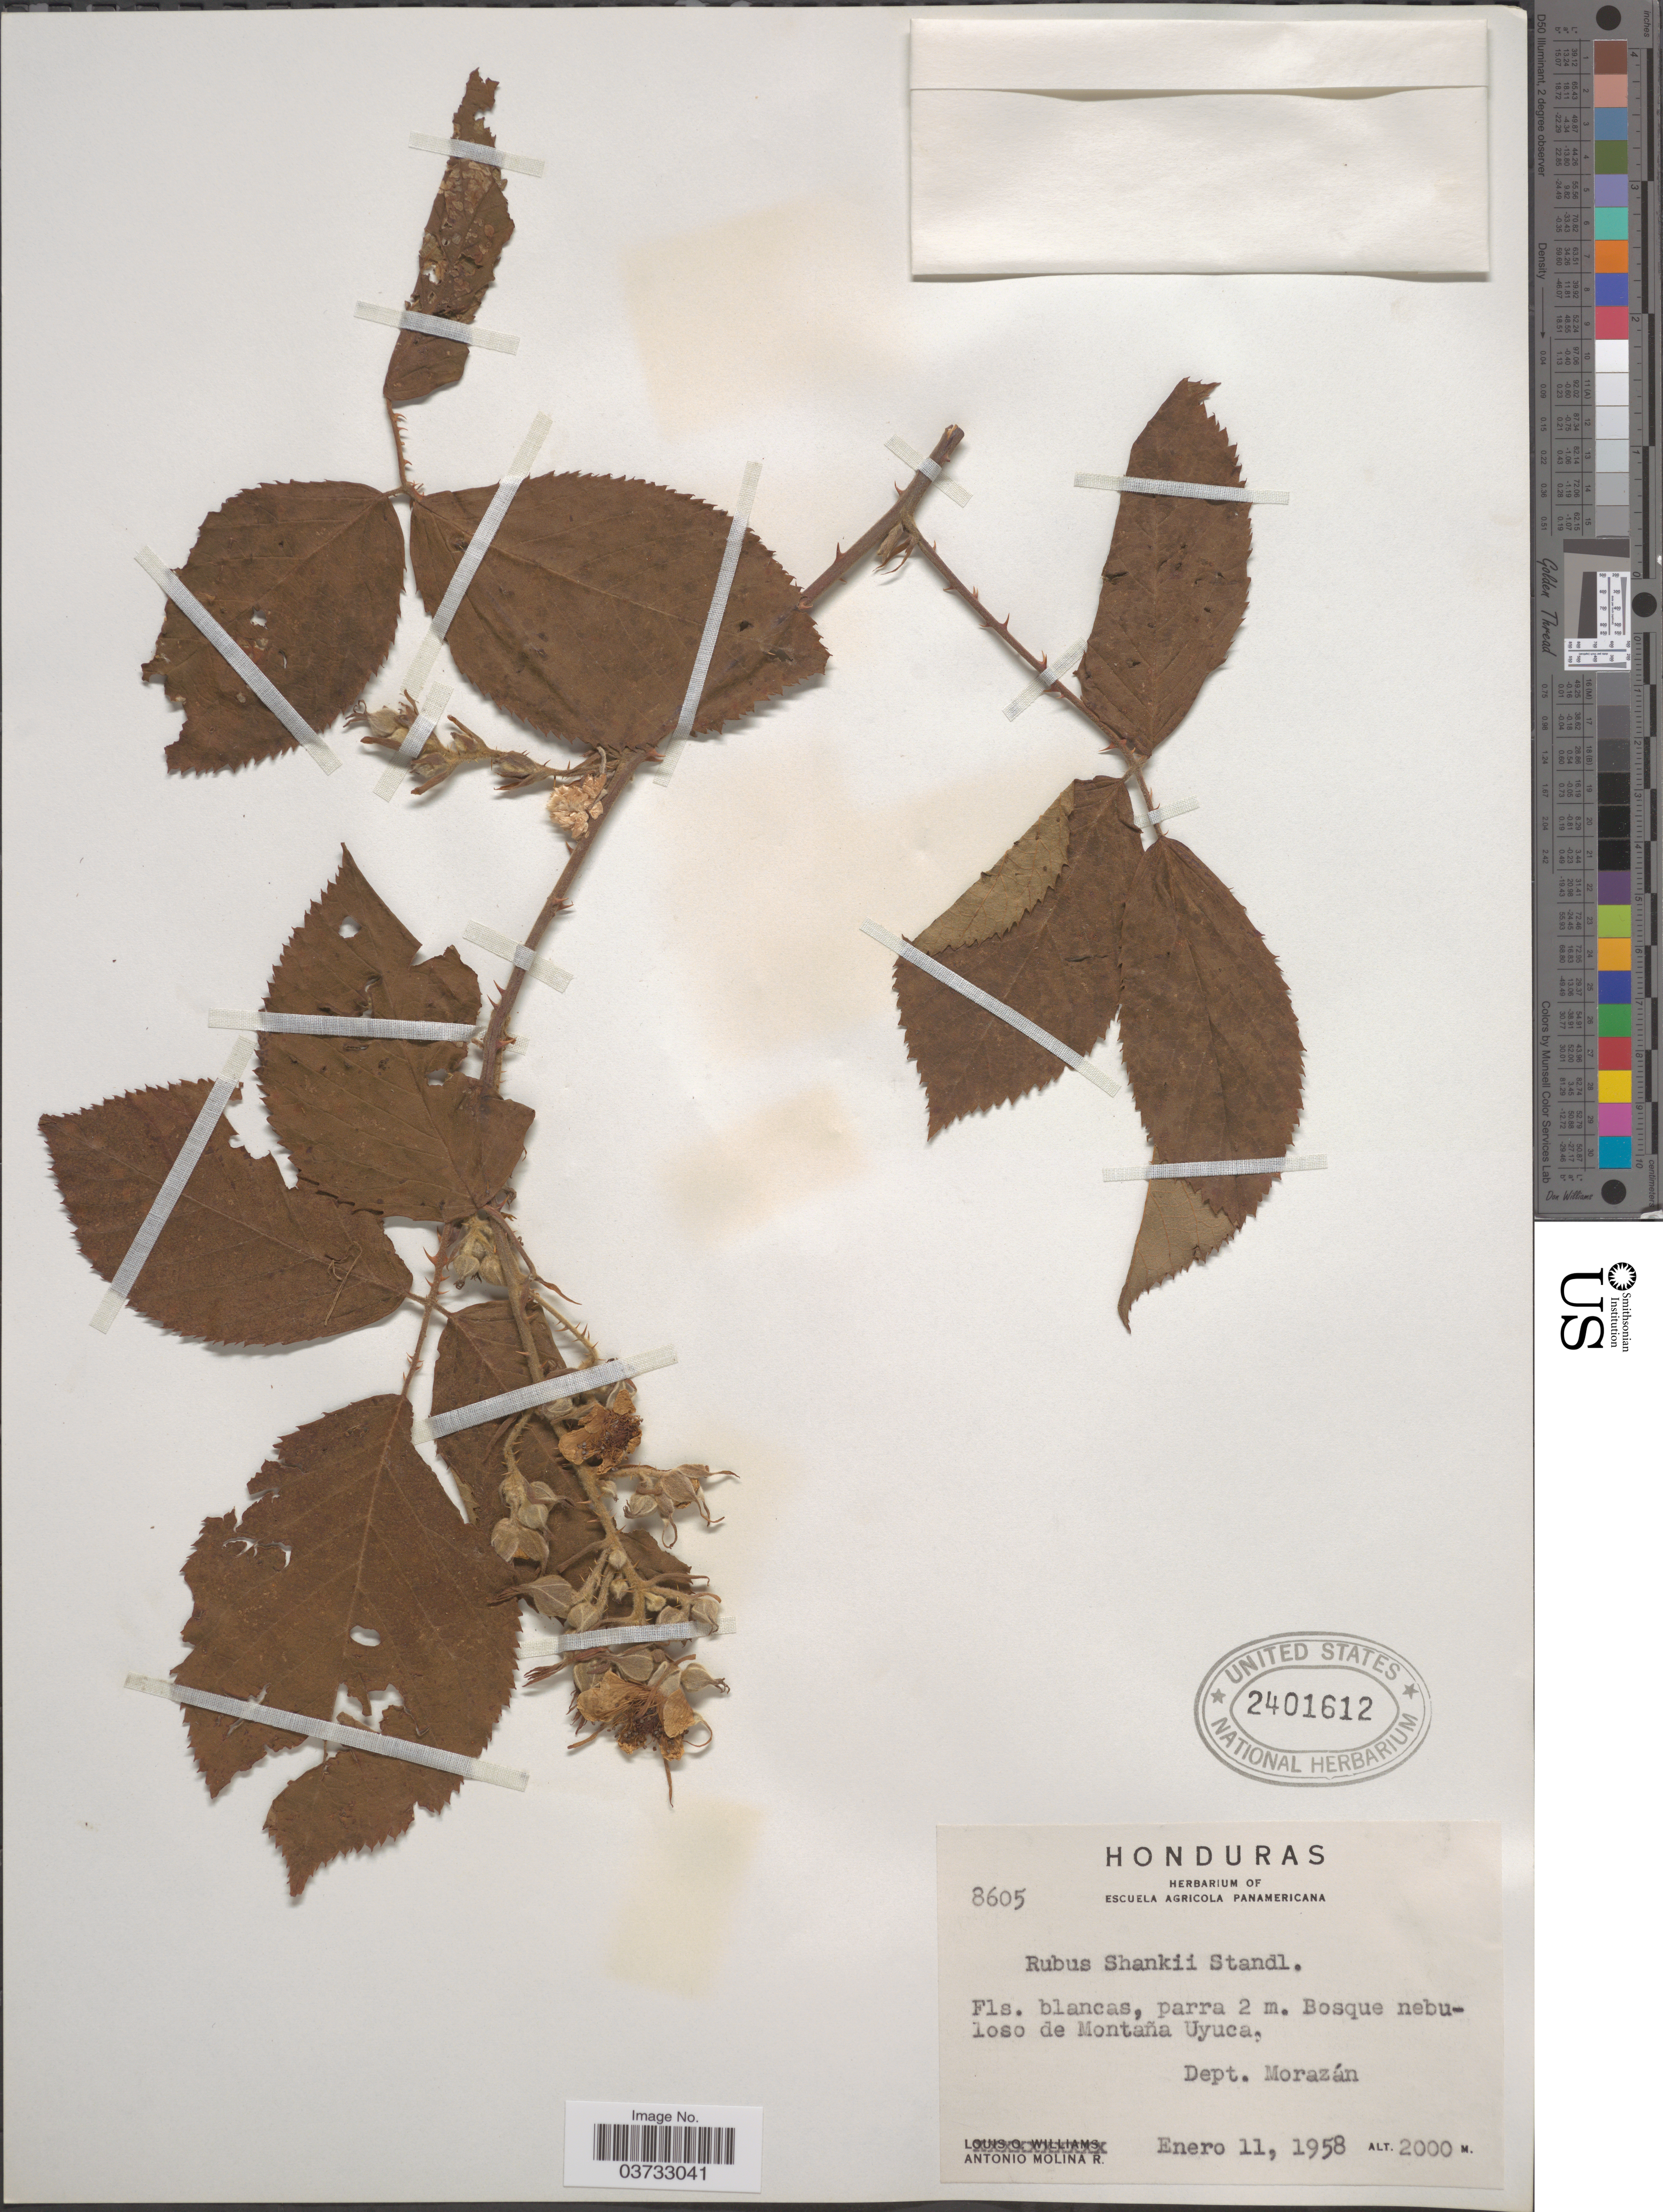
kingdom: Plantae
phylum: Tracheophyta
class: Magnoliopsida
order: Rosales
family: Rosaceae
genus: Rubus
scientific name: Rubus shankii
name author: Standl. & L.O. Williams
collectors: A. Molina R.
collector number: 8605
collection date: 1958-01-11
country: Honduras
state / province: Fco. Morazán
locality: Bosque nebuloso de Montaña Uyuca, Dept. Morazán.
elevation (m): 2000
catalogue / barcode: US 2401612